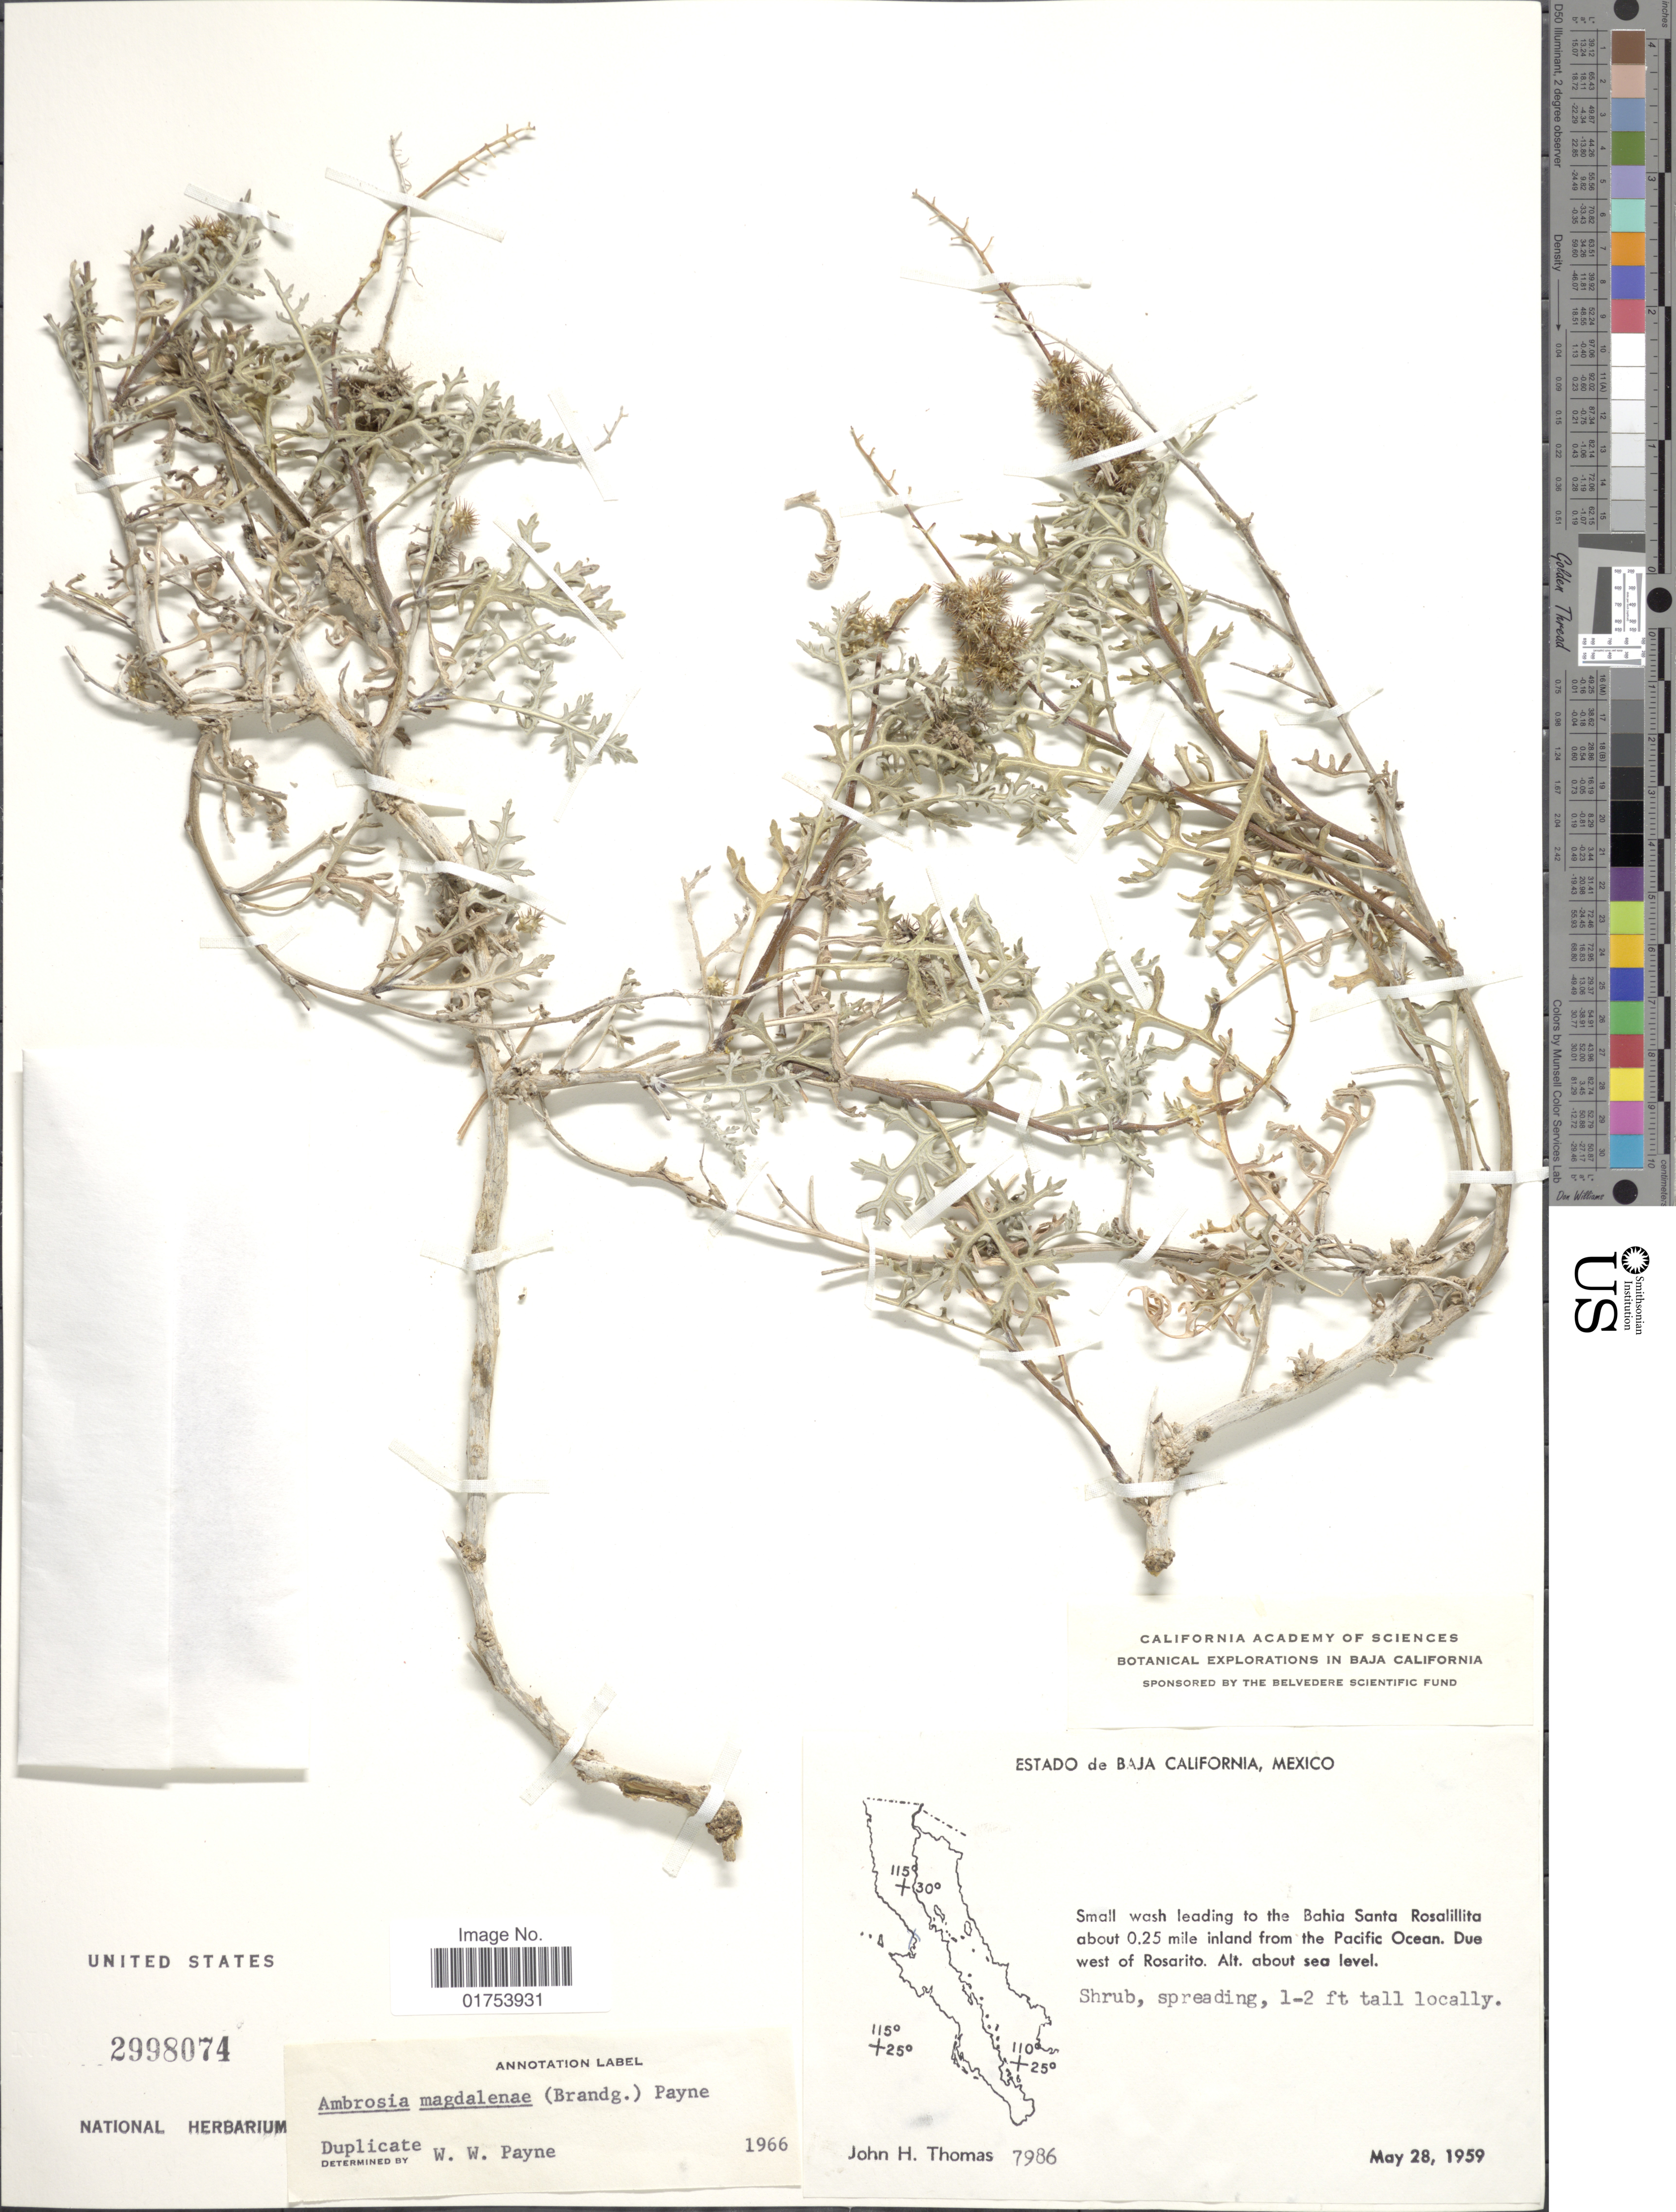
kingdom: Plantae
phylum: Tracheophyta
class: Magnoliopsida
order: Asterales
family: Asteraceae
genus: Ambrosia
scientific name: Ambrosia magdalenae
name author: Brandegee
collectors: J. H. Thomas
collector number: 7986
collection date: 1959-05-28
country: Mexico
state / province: Baja California Norte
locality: Small wash leading to the Bahia Santa Rosalillita about 0.25 mile inland from the Pacific Ocean. Due west of Rosarito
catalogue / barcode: US 2998074